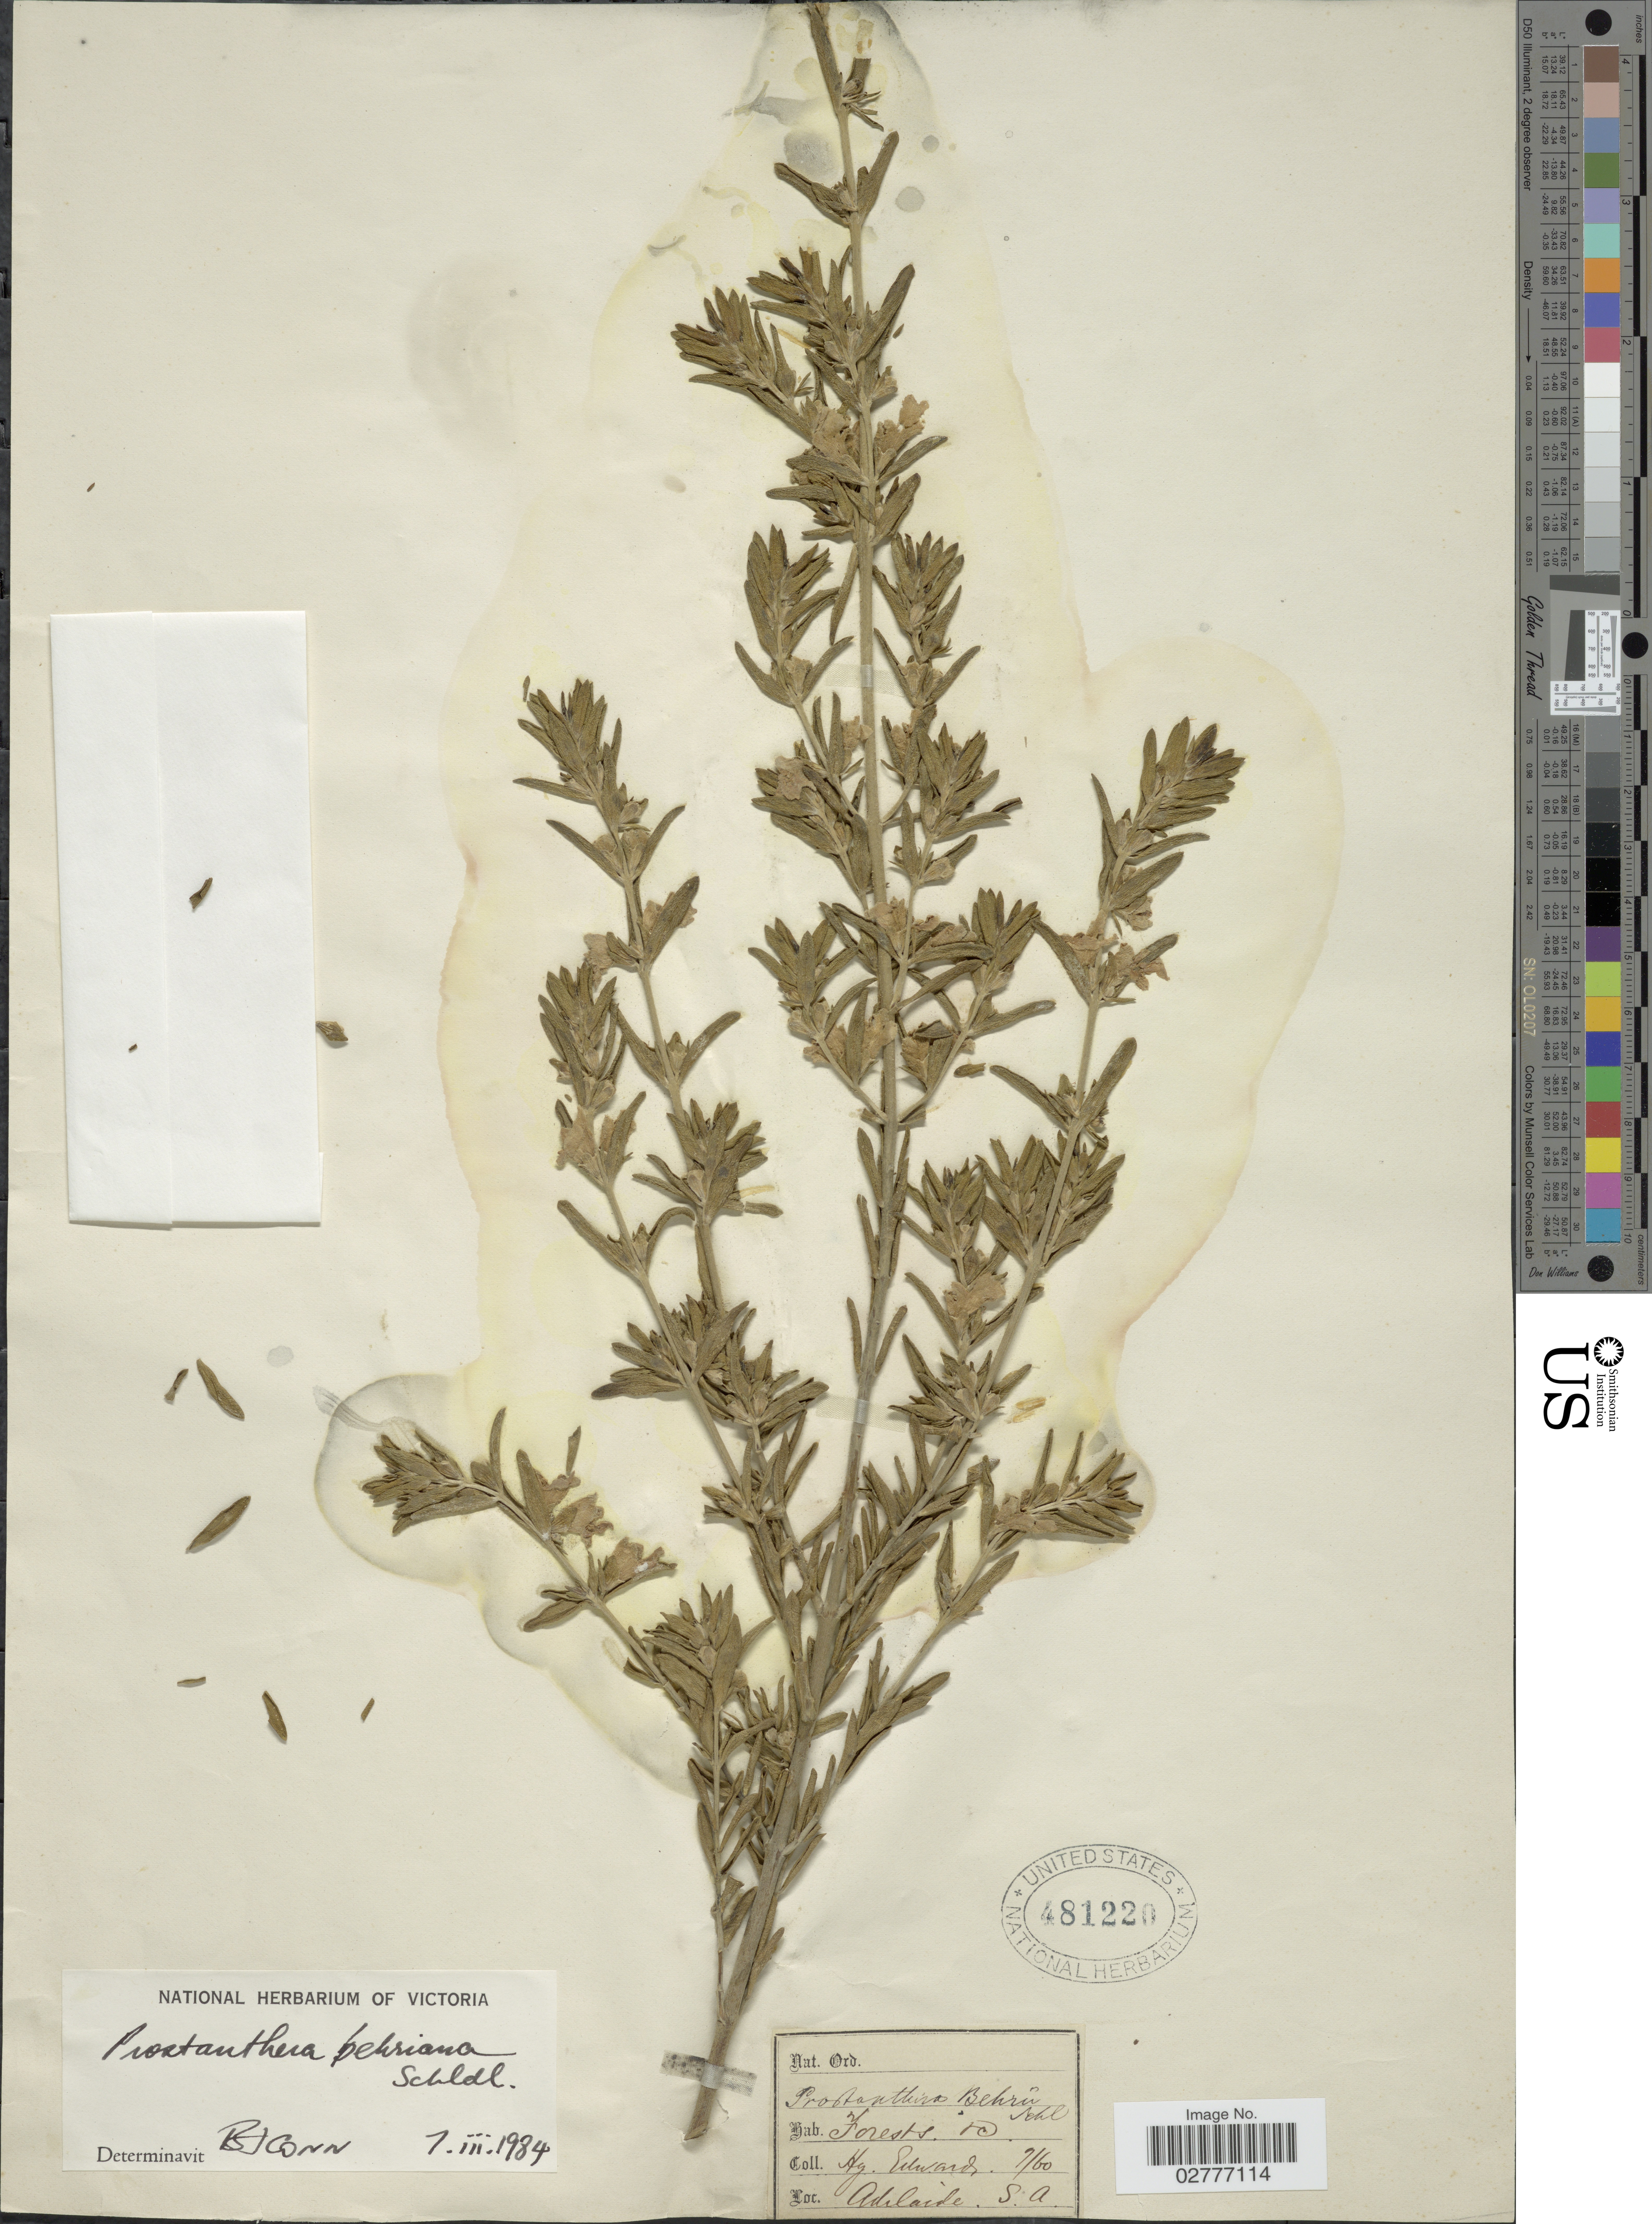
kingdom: Plantae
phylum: Tracheophyta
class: Magnoliopsida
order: Lamiales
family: Lamiaceae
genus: Prostanthera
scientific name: Prostanthera behriana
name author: Schltdl.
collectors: H. Edwards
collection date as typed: Transcribed d/m/y: /7/60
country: Australia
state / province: South Australia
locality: Adelaide. S.A.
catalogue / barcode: US 481220